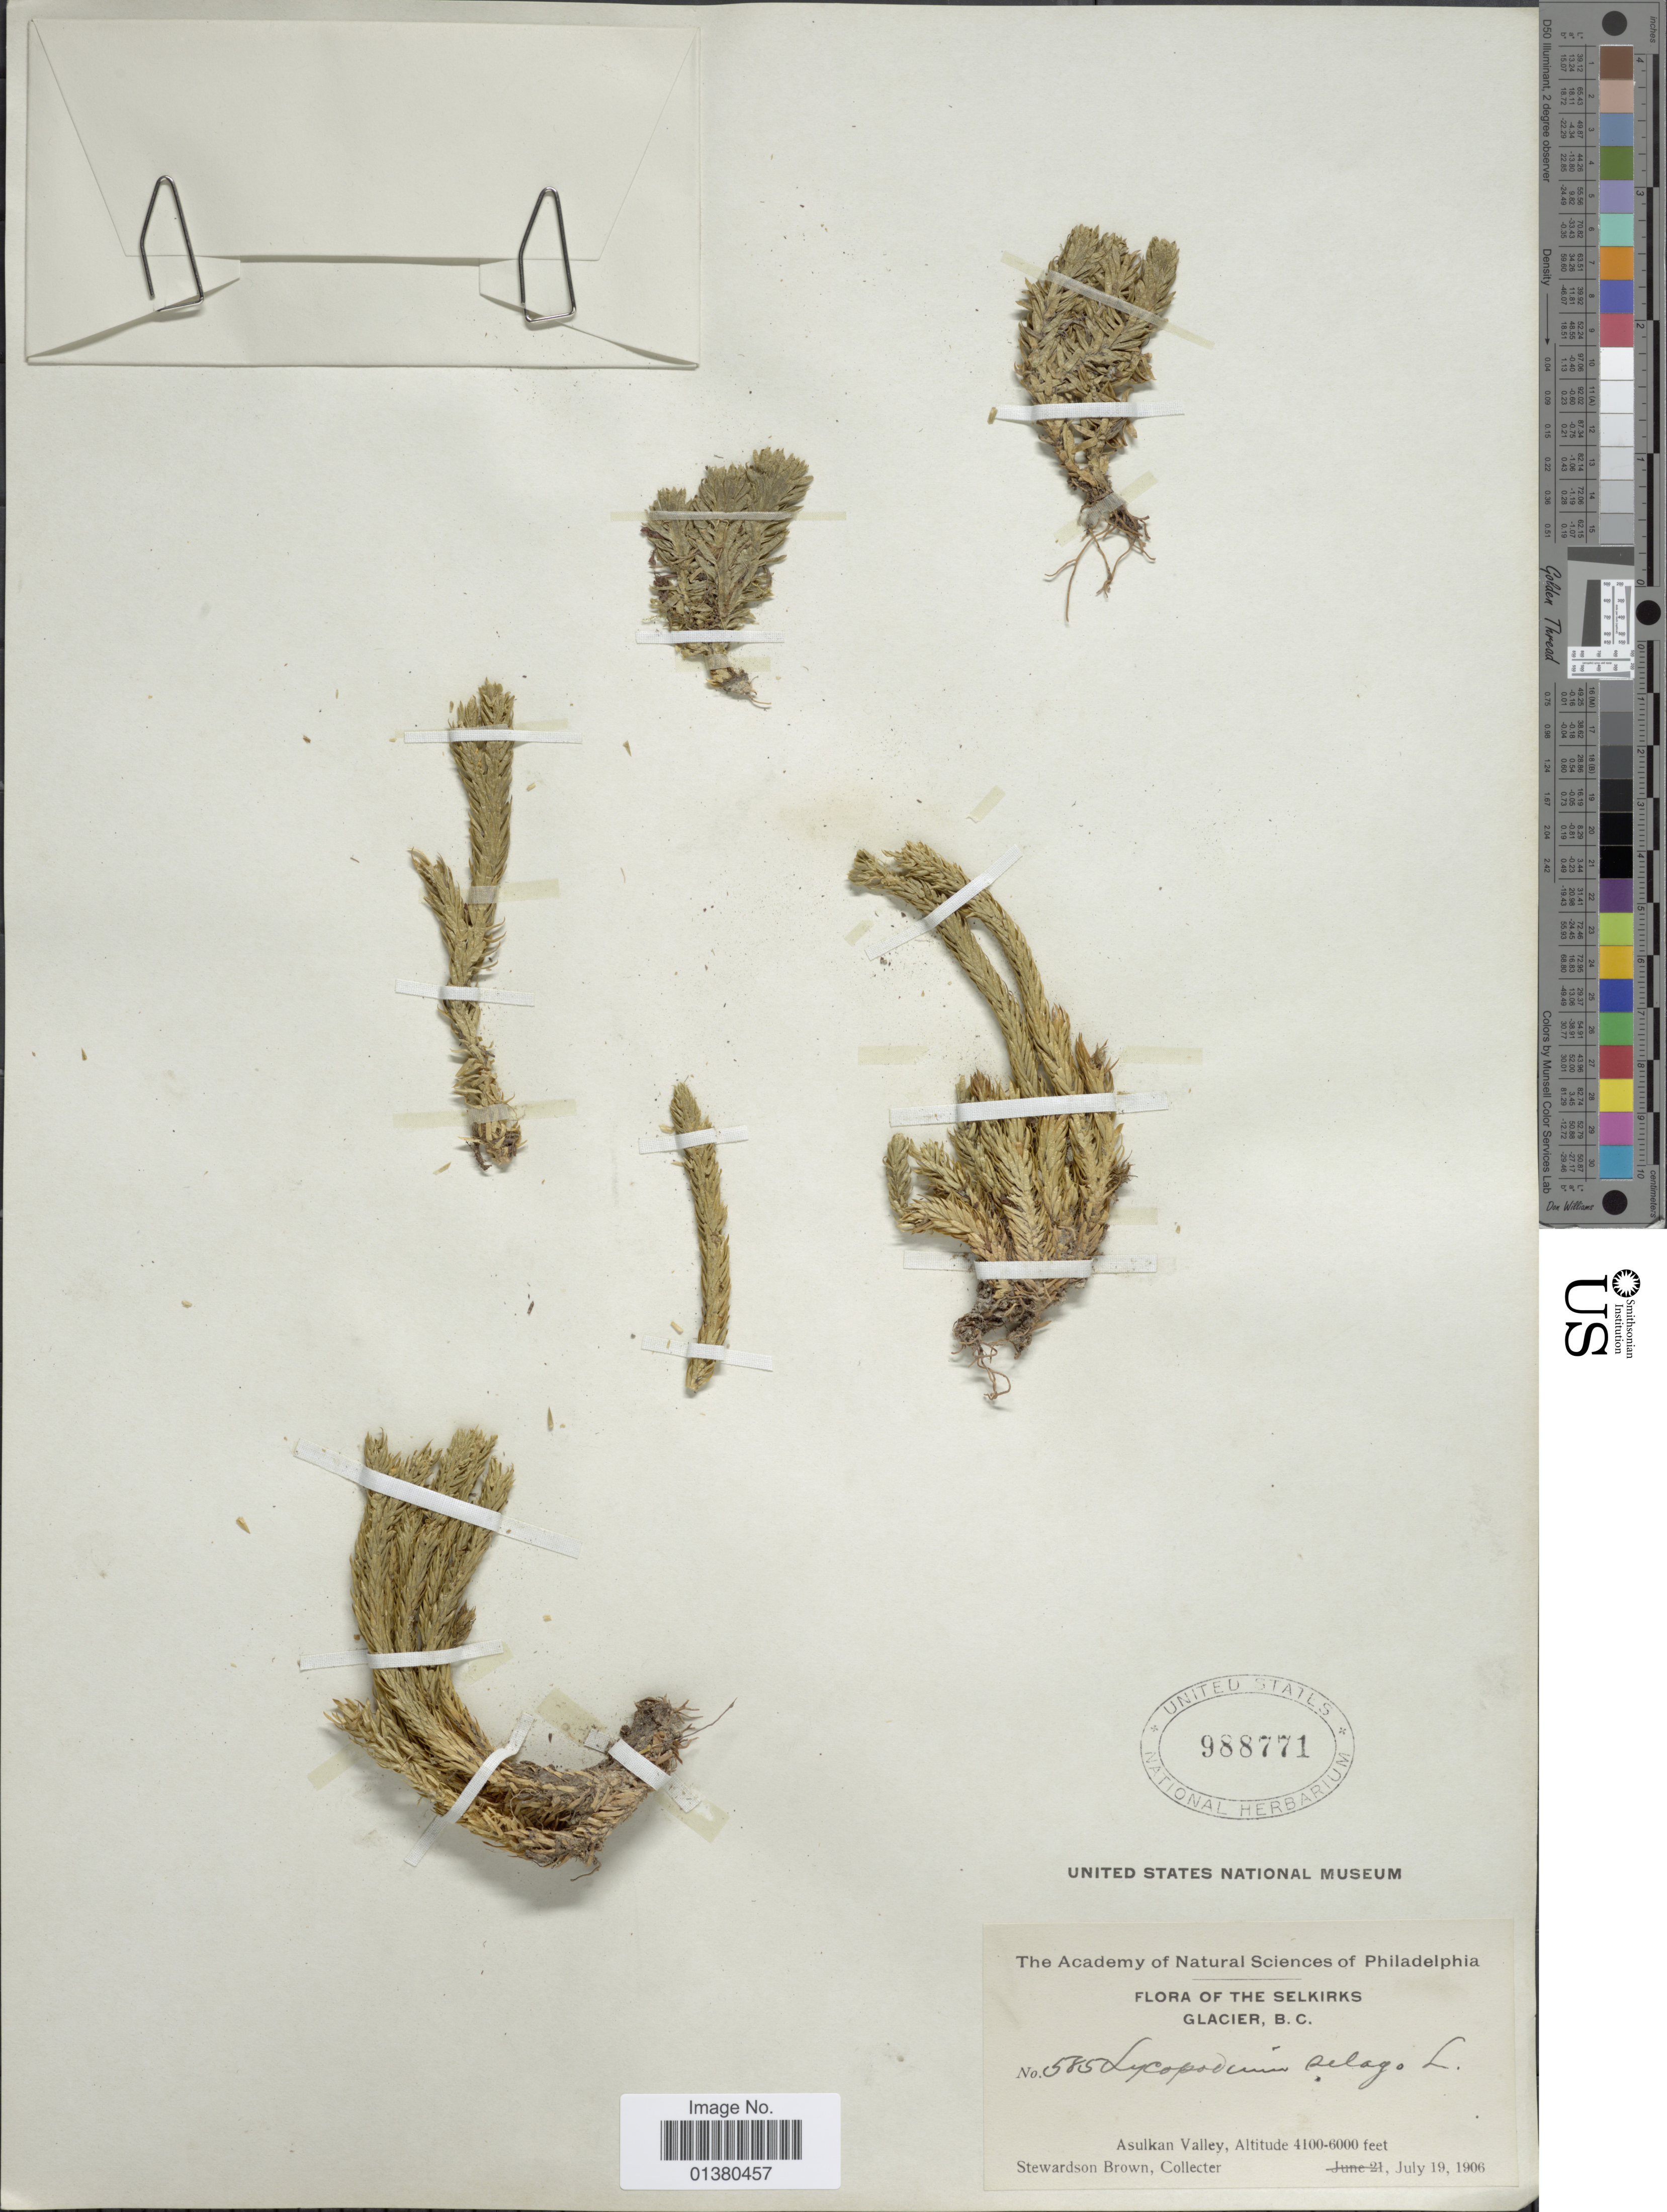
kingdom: Plantae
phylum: Tracheophyta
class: Lycopodiopsida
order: Lycopodiales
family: Lycopodiaceae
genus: Huperzia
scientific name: Huperzia selago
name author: (L.) Bernh. ex Schrank & Mart.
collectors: S. Brown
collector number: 585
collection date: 1906-07-19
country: Canada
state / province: British Columbia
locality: The Selkirk Glacier, Asulkan Valley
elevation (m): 1250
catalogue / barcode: US 988771